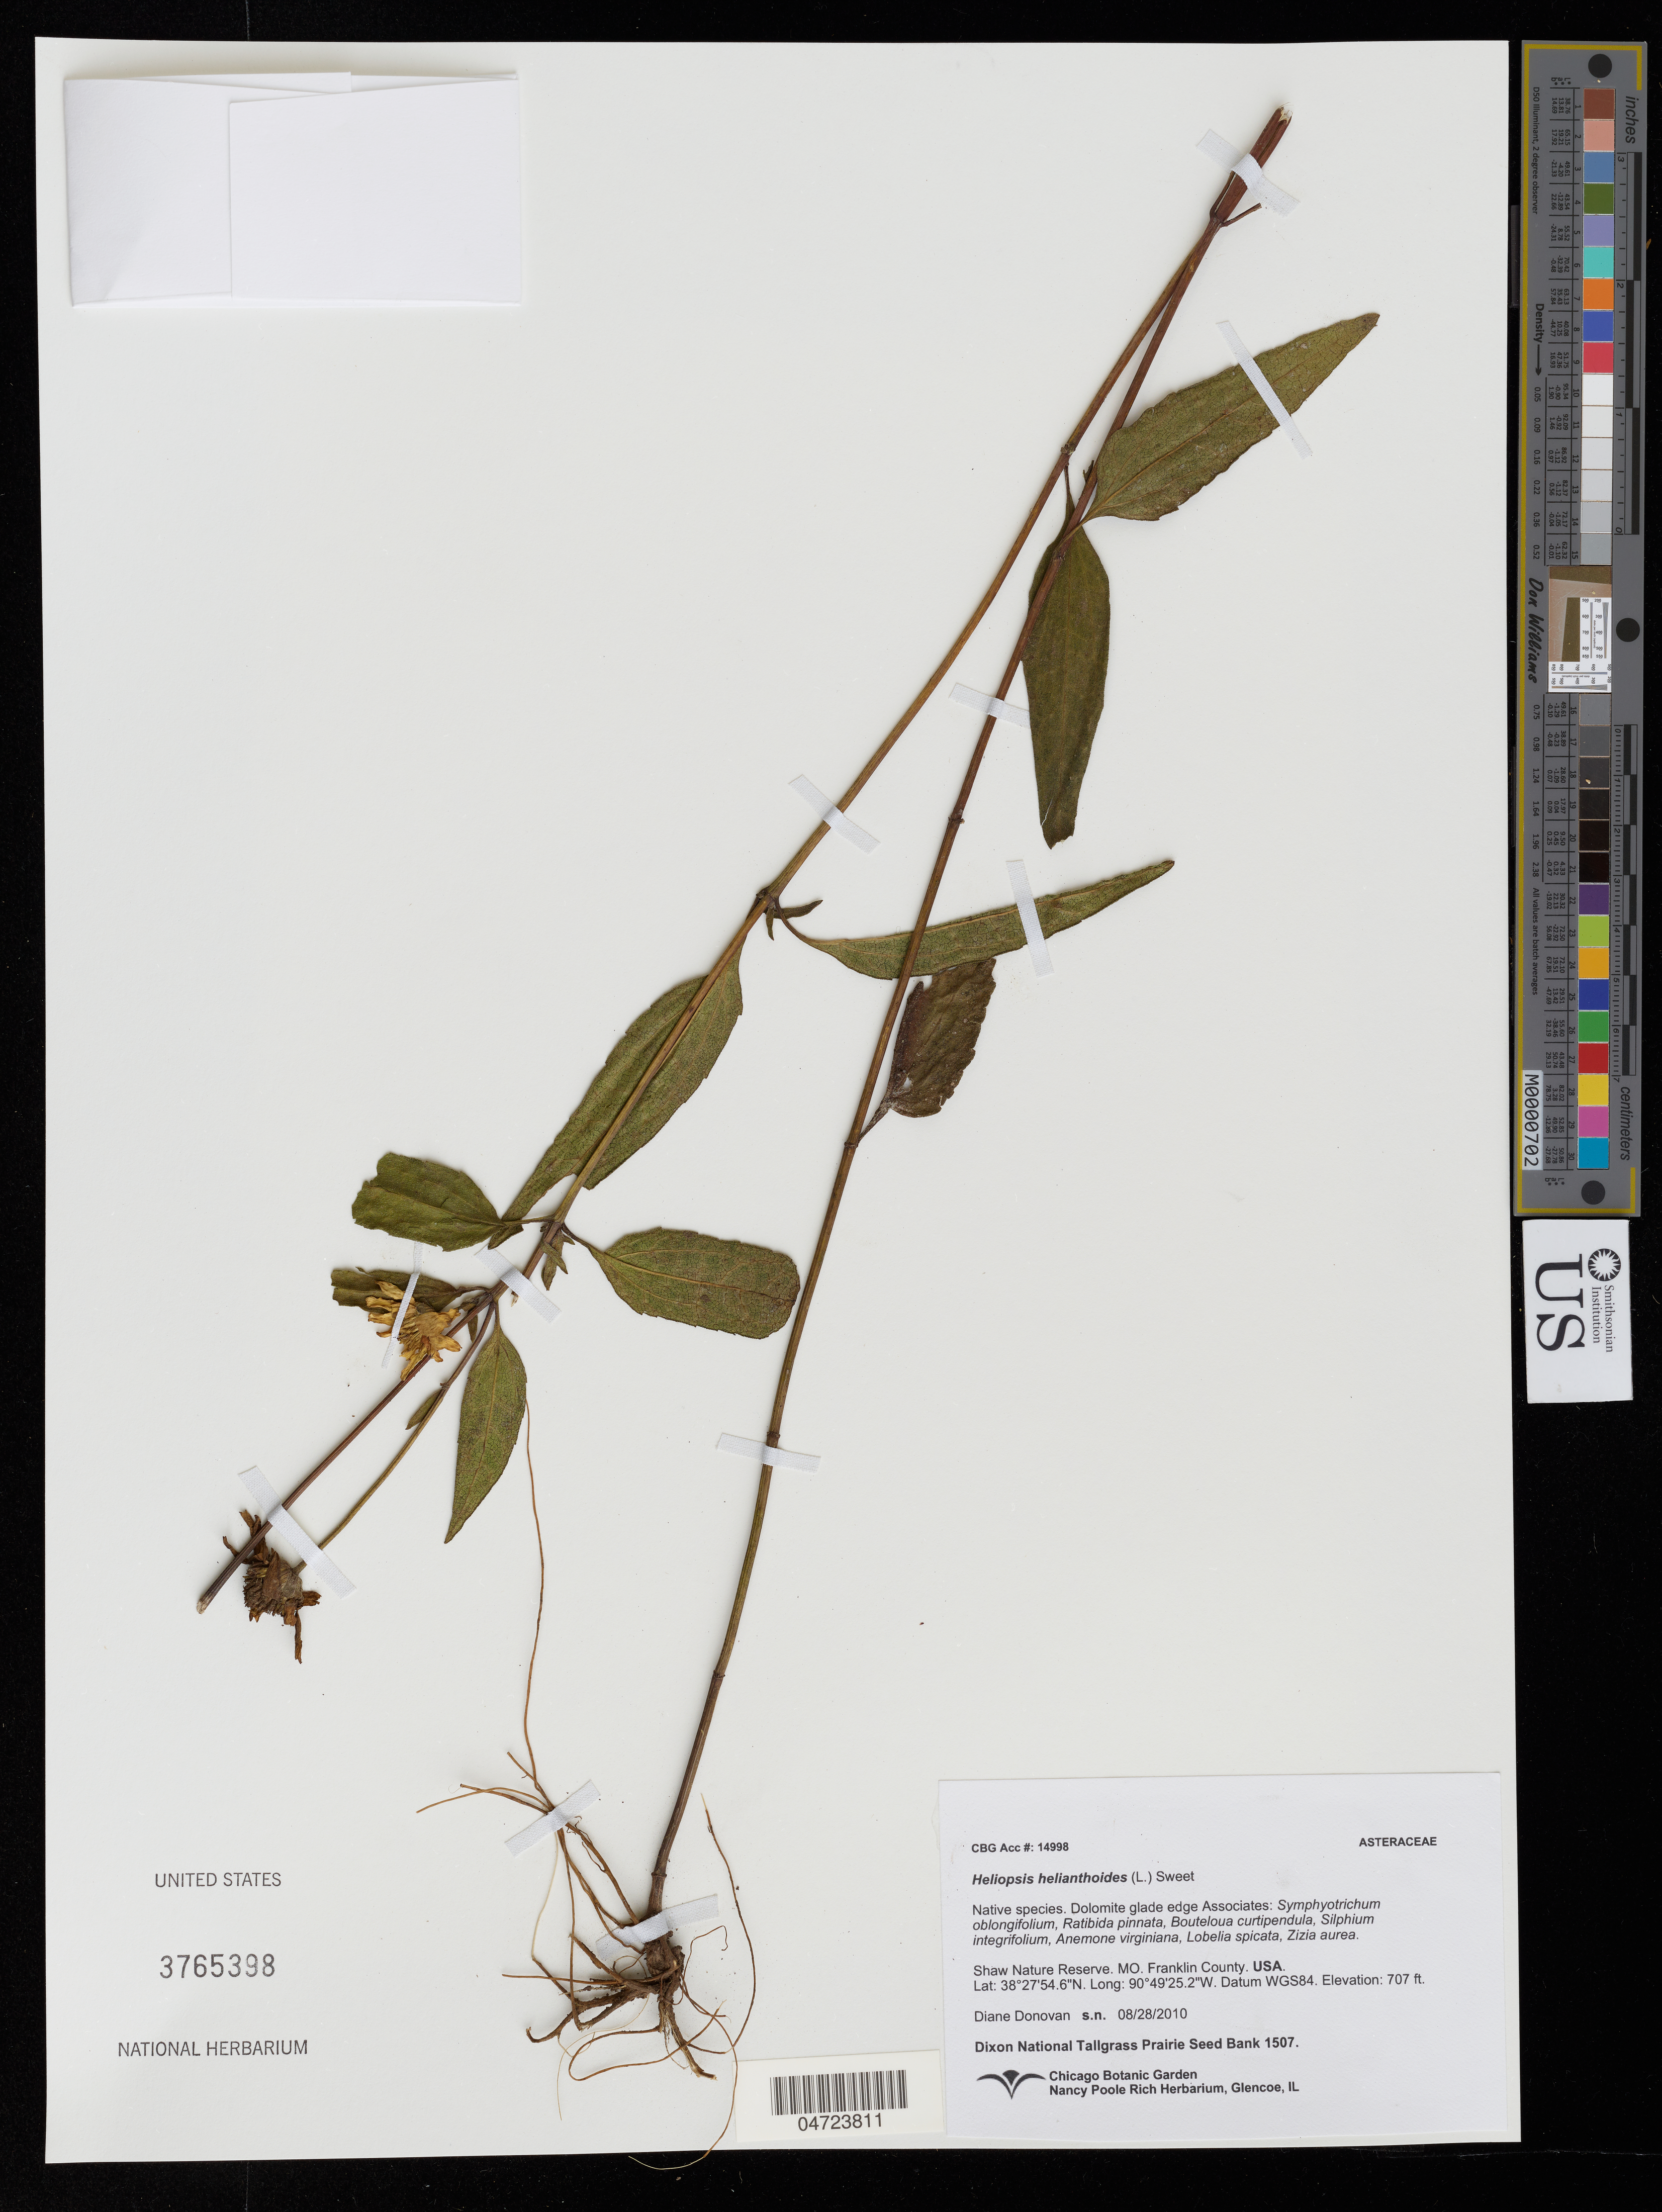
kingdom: Plantae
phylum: Tracheophyta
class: Magnoliopsida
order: Asterales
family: Asteraceae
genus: Heliopsis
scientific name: Heliopsis helianthoides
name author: (L.) Sweet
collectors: D. Donovan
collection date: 2010-08-28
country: United States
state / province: Missouri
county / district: Franklin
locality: Shaw Nature Reserve. Franklin County.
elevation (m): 215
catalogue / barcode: US 3765398